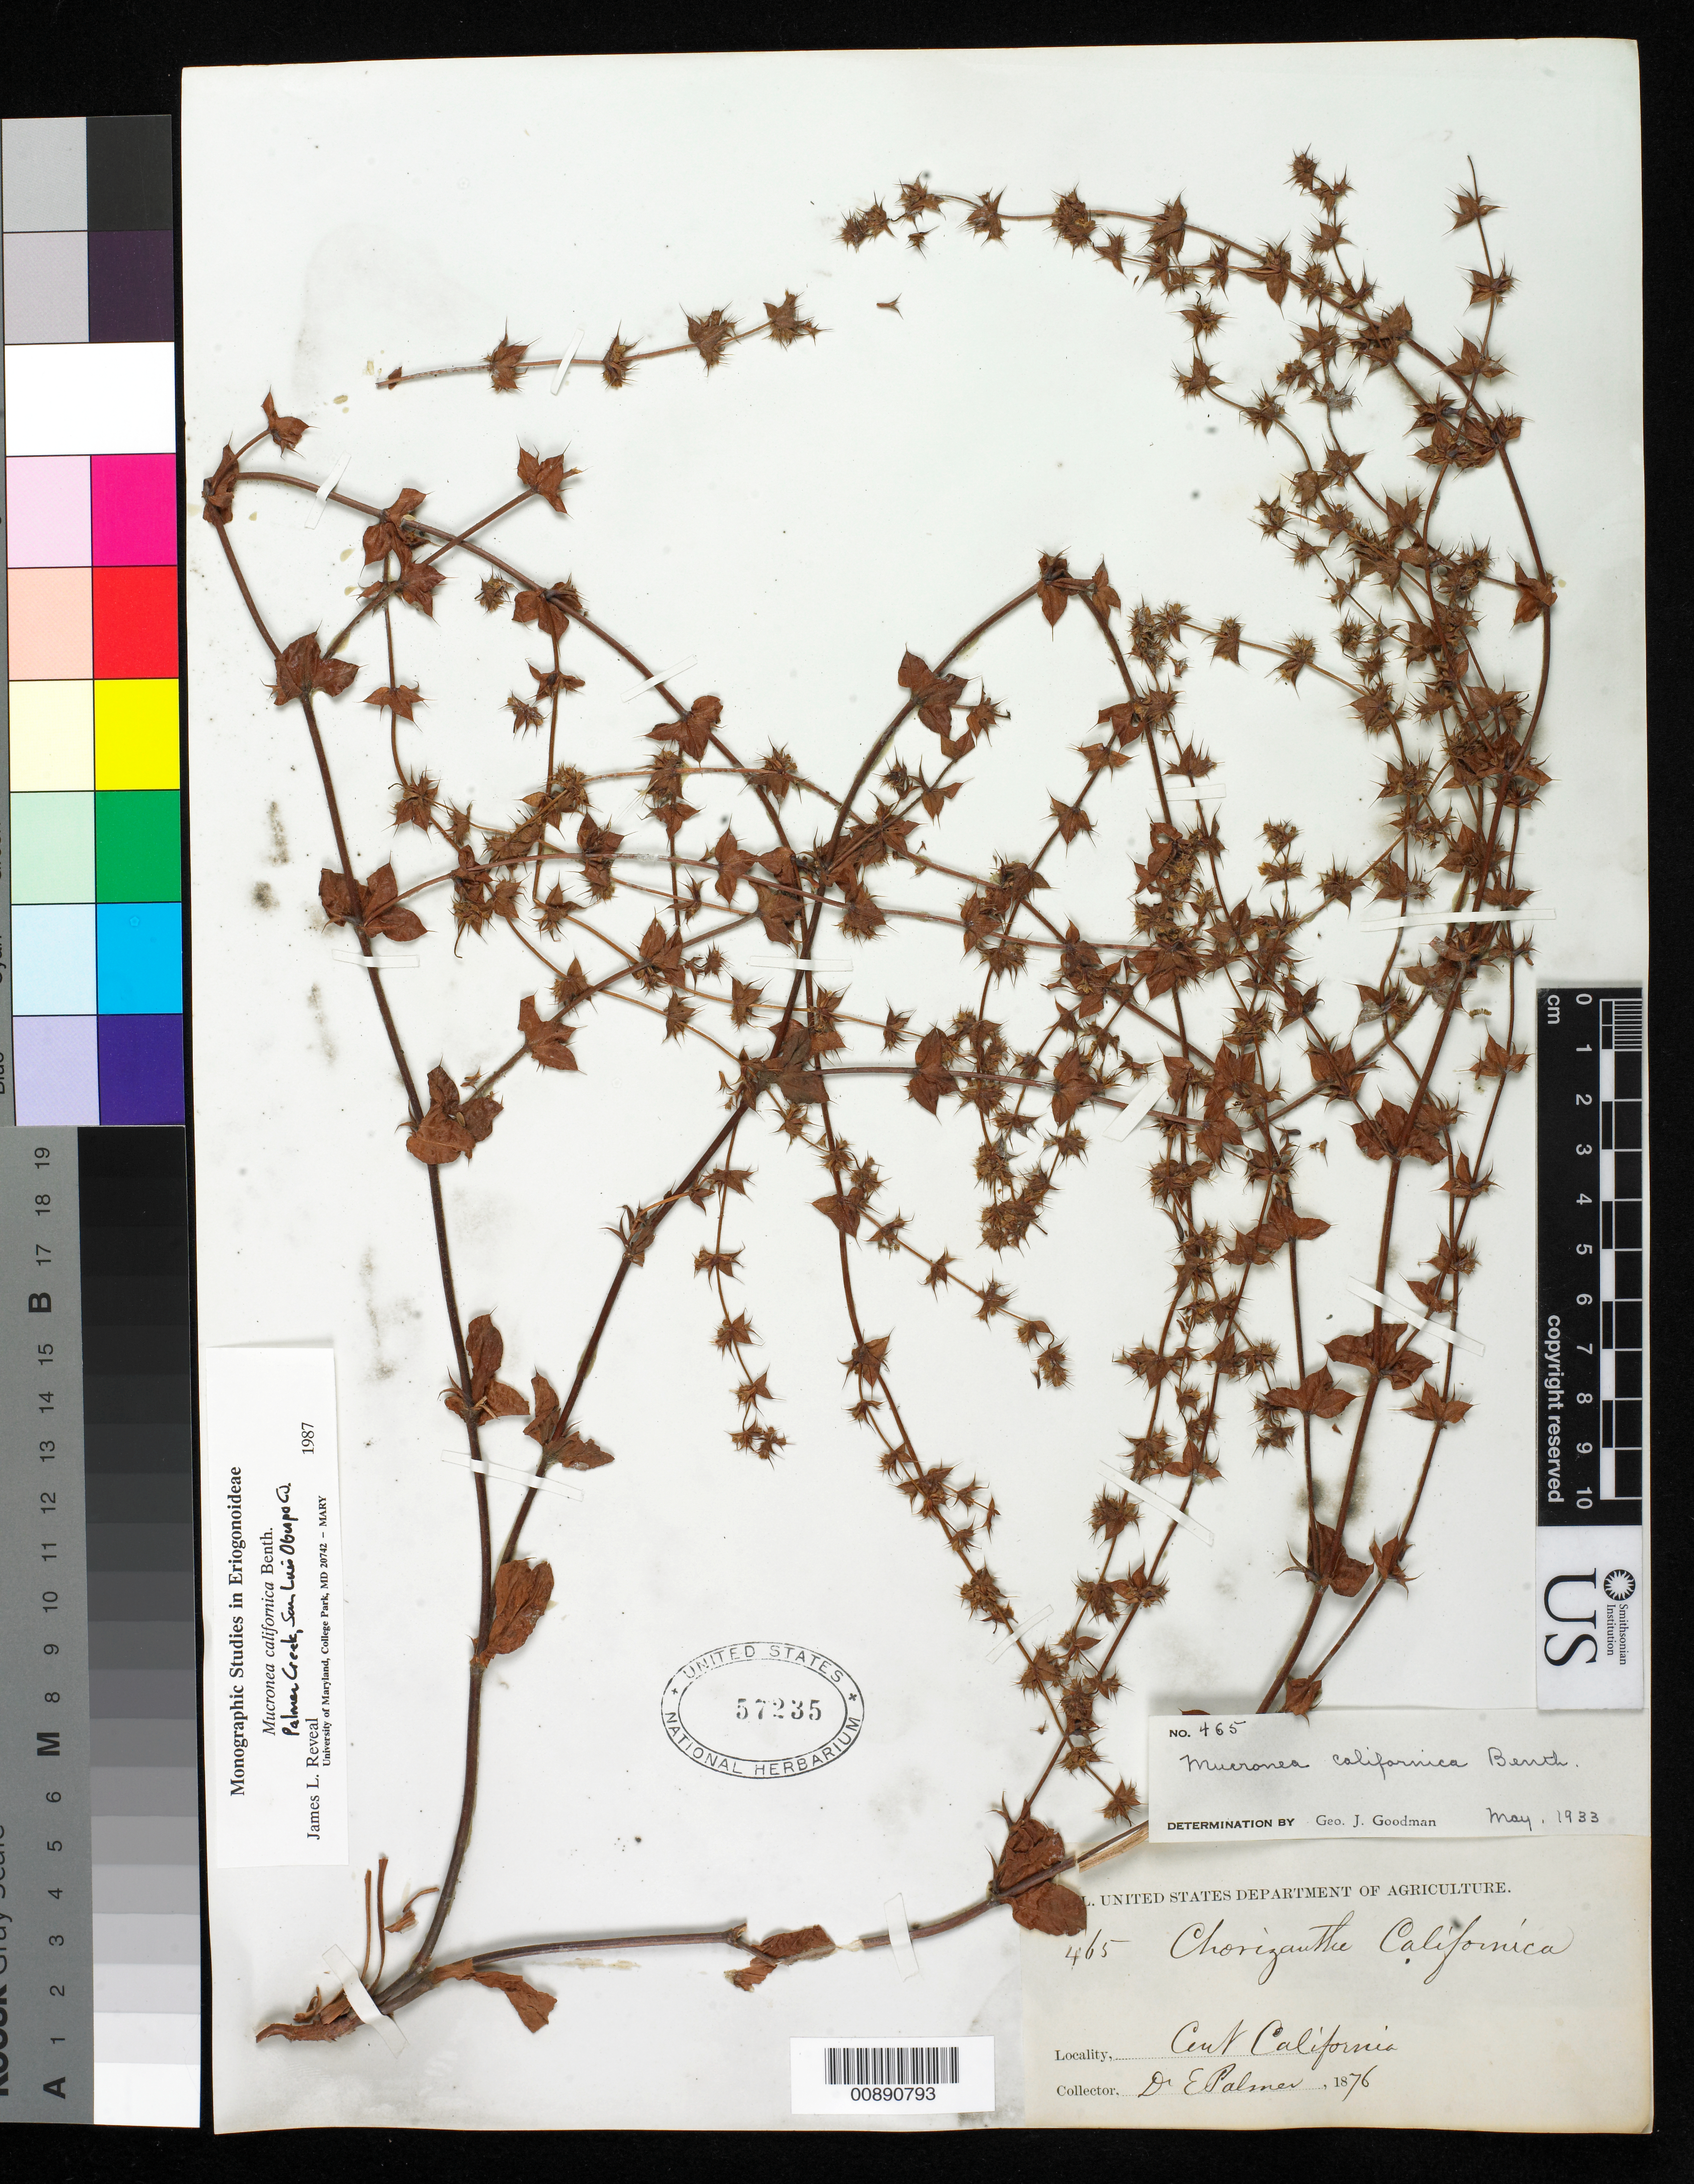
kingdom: Plantae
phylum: Tracheophyta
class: Magnoliopsida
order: Caryophyllales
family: Polygonaceae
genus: Mucronea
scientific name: Mucronea californica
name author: Benth.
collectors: E. Palmer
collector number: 465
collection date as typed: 1876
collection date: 1876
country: United States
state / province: California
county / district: San Luis Obispo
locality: Palmer Creek, Central California.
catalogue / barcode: US 57235